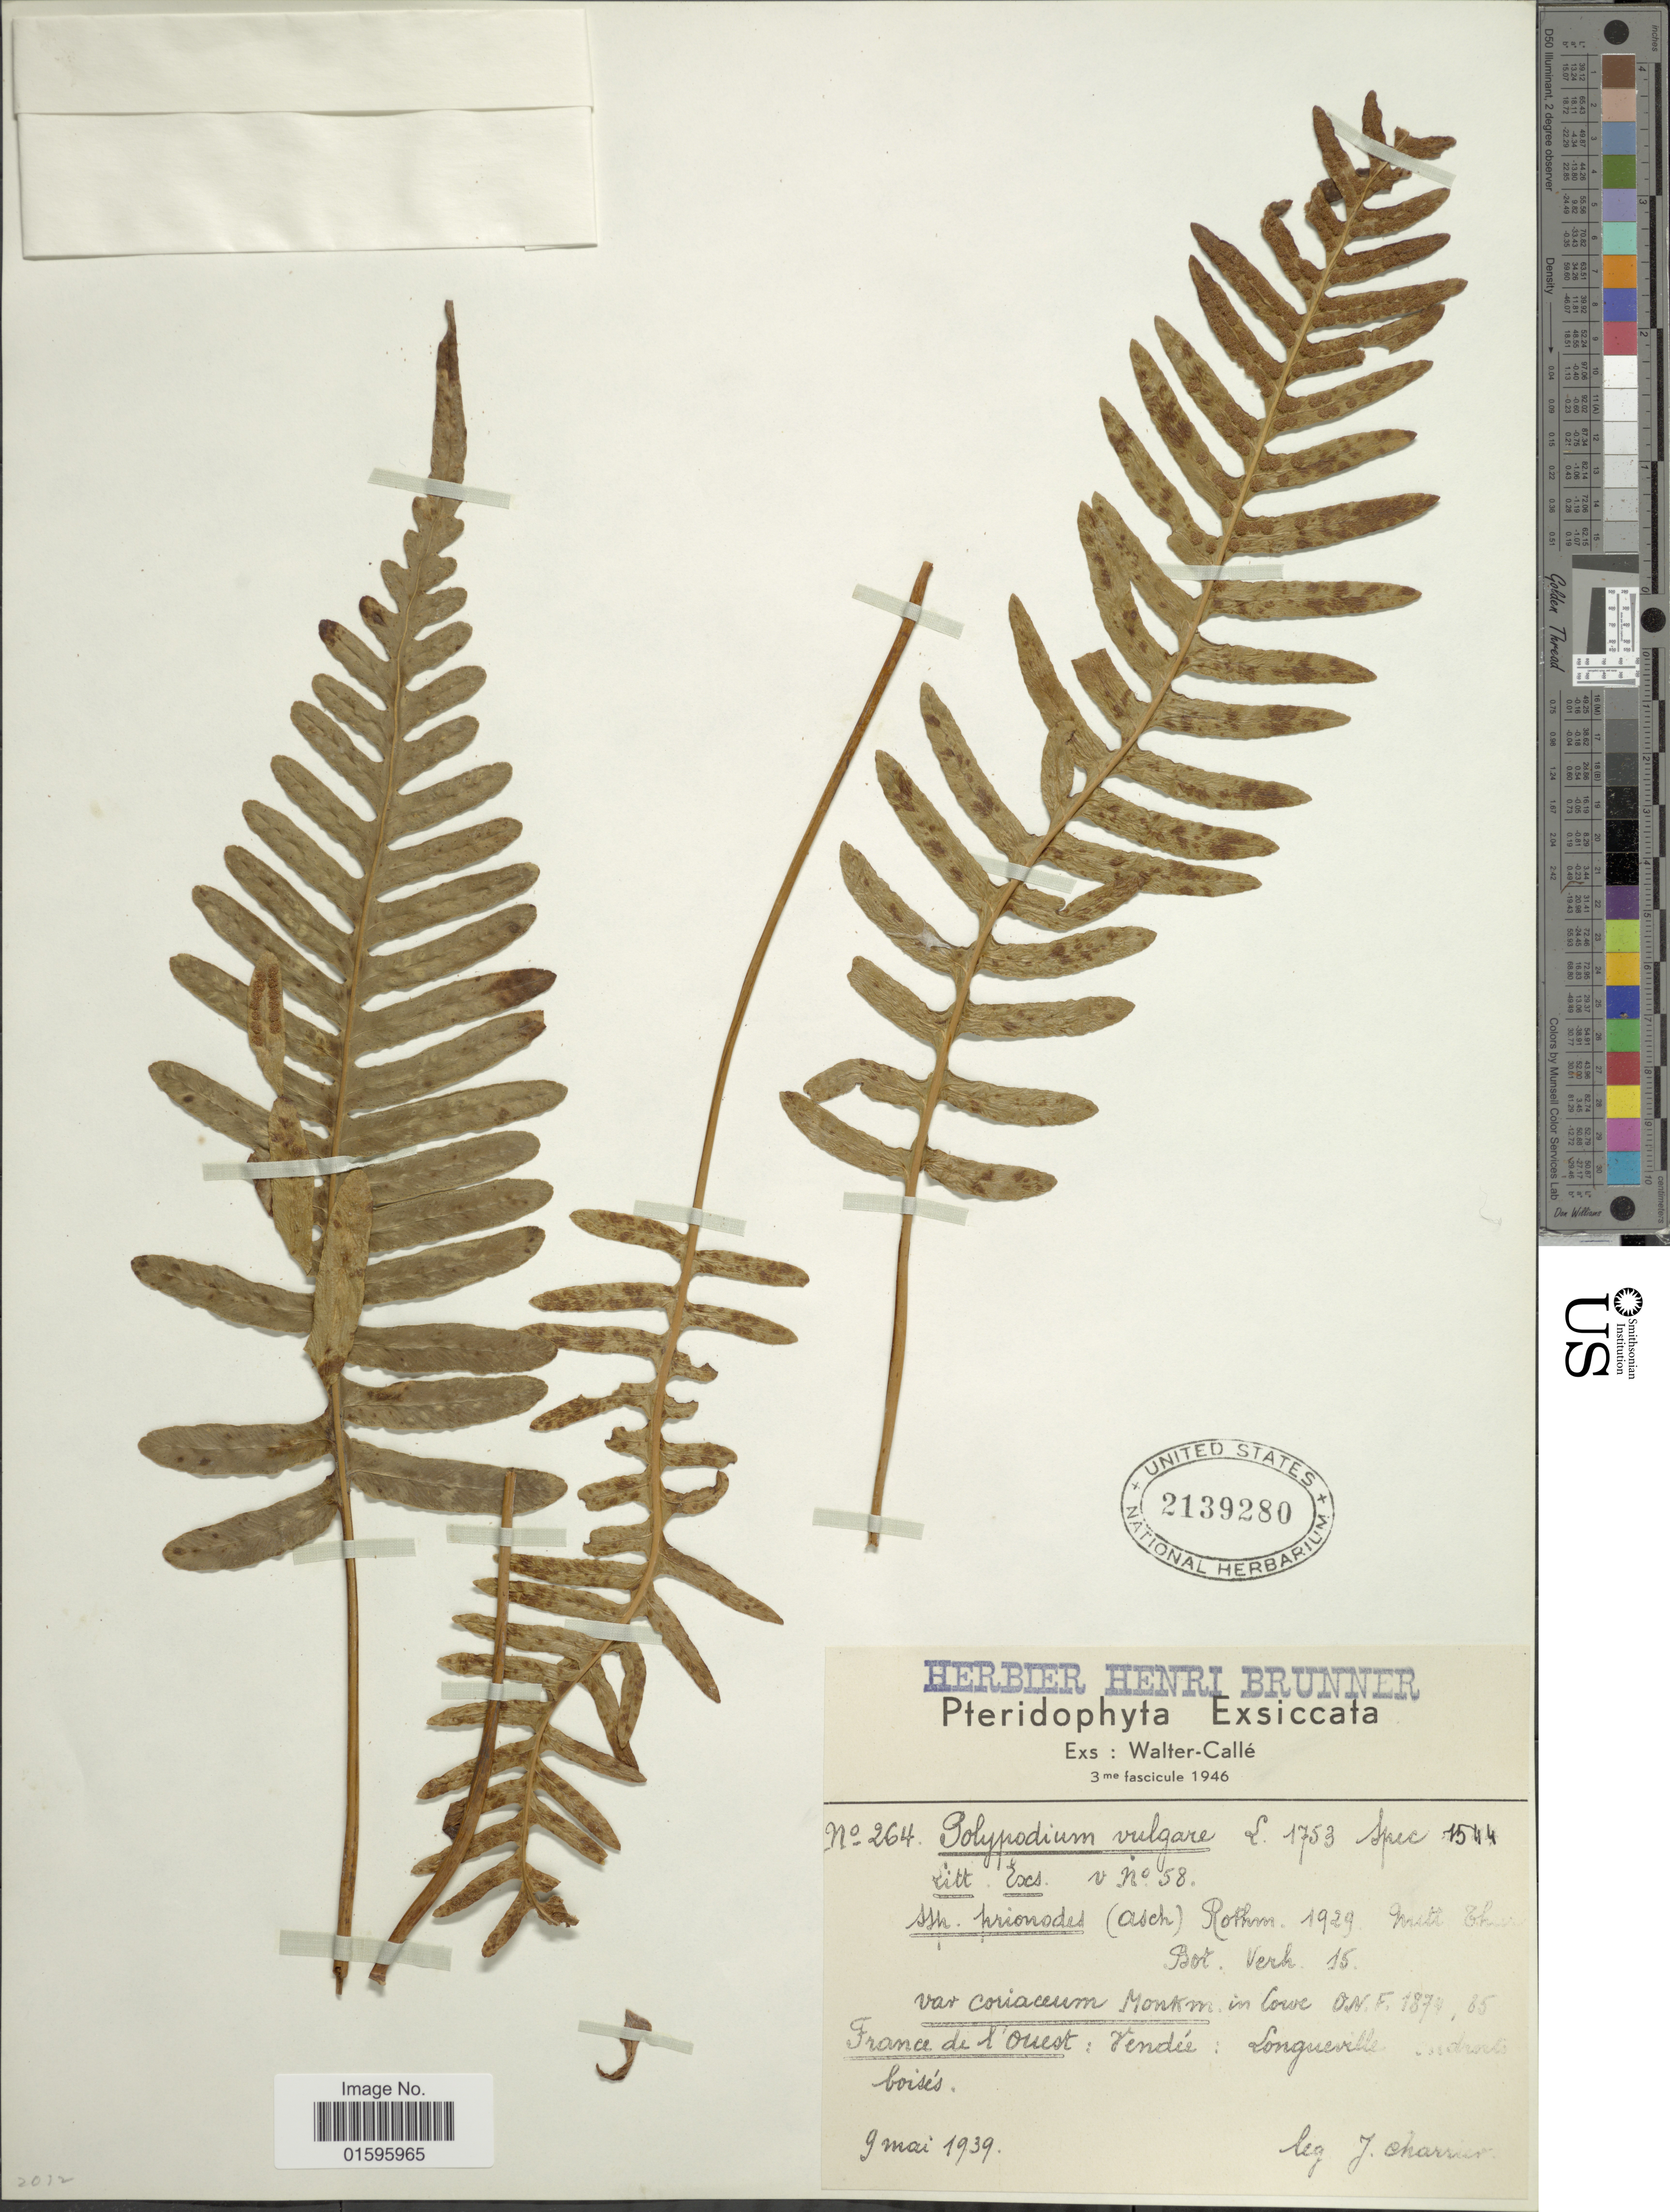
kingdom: Plantae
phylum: Tracheophyta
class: Polypodiopsida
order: Polypodiales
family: Polypodiaceae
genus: Polypodium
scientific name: Polypodium vulgare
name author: L.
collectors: J. Charrier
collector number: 264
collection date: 1939-05-09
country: France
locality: France de l'ouest: Vendie, Longueville [interpreted]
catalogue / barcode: US 2139280